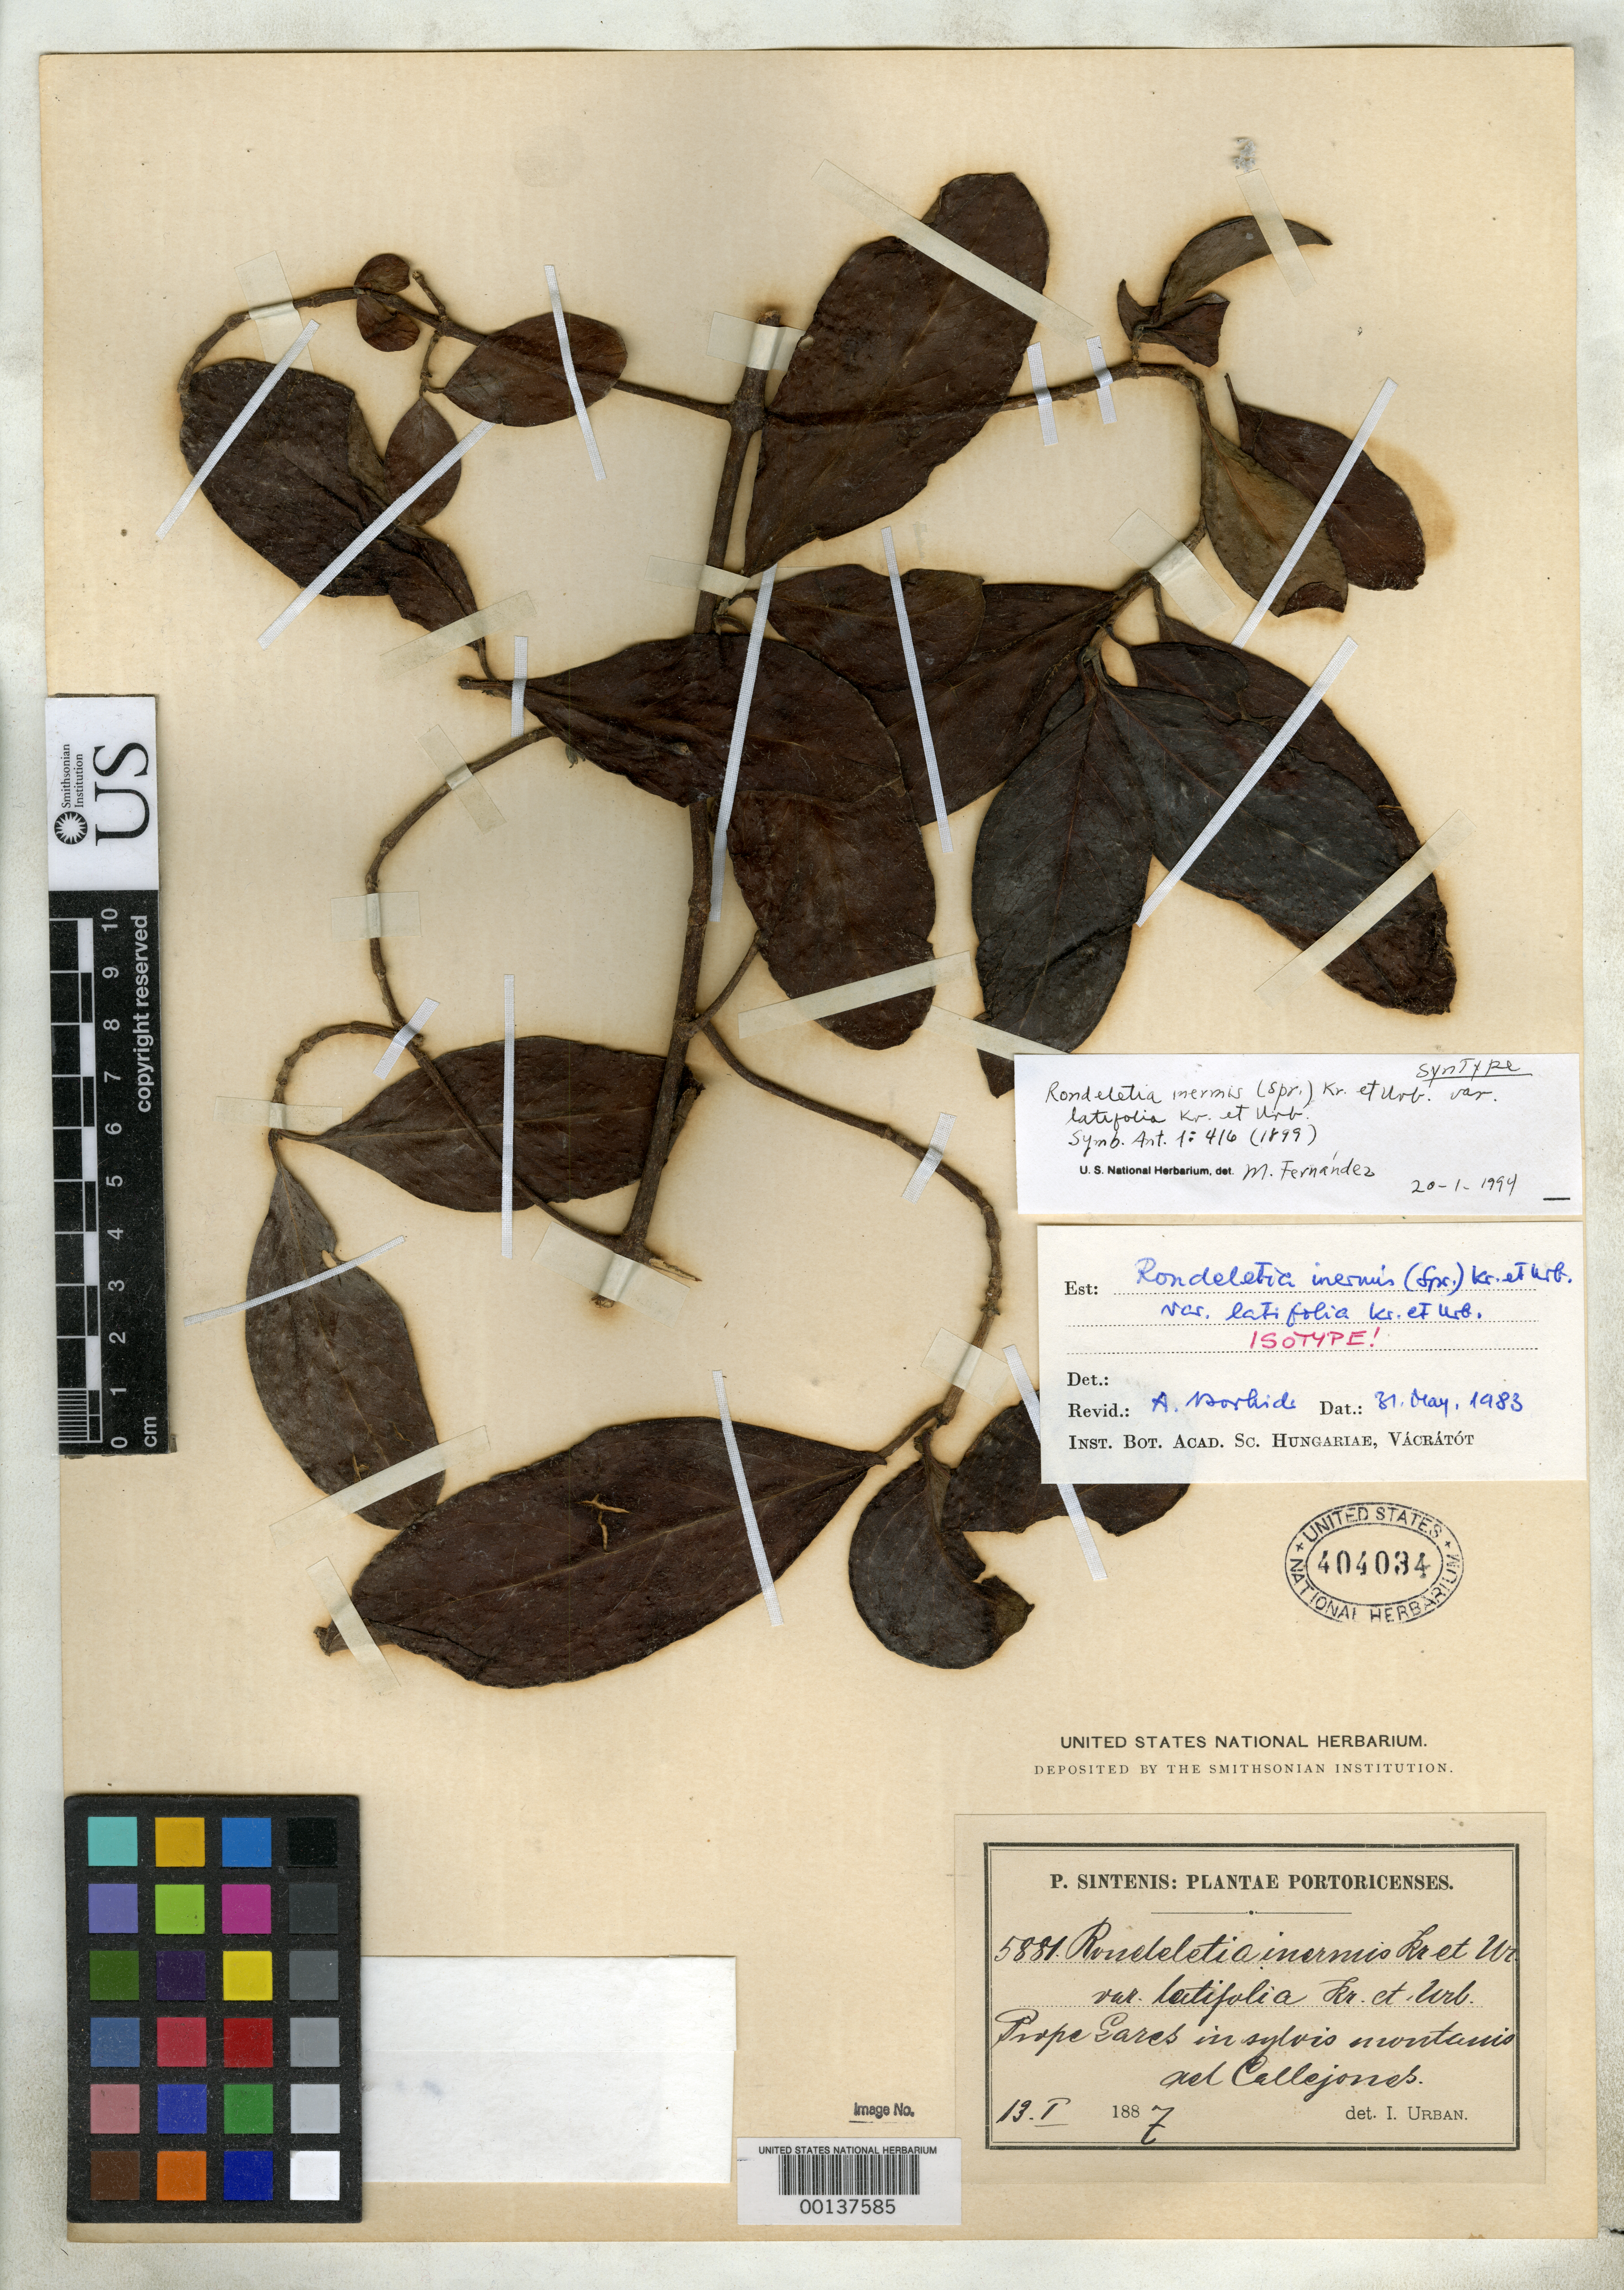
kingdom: Plantae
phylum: Tracheophyta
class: Magnoliopsida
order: Gentianales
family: Rubiaceae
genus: Rondeletia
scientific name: Rondeletia inermis var. latifolia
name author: Krug & Urb.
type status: Syntype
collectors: P. Sintenis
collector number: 5881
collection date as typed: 13 Jan 1887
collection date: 1887-01-13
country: Puerto Rico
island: Greater Antilles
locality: Sierra de Lares ad Guajataca et ad Callejones.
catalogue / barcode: US 404034